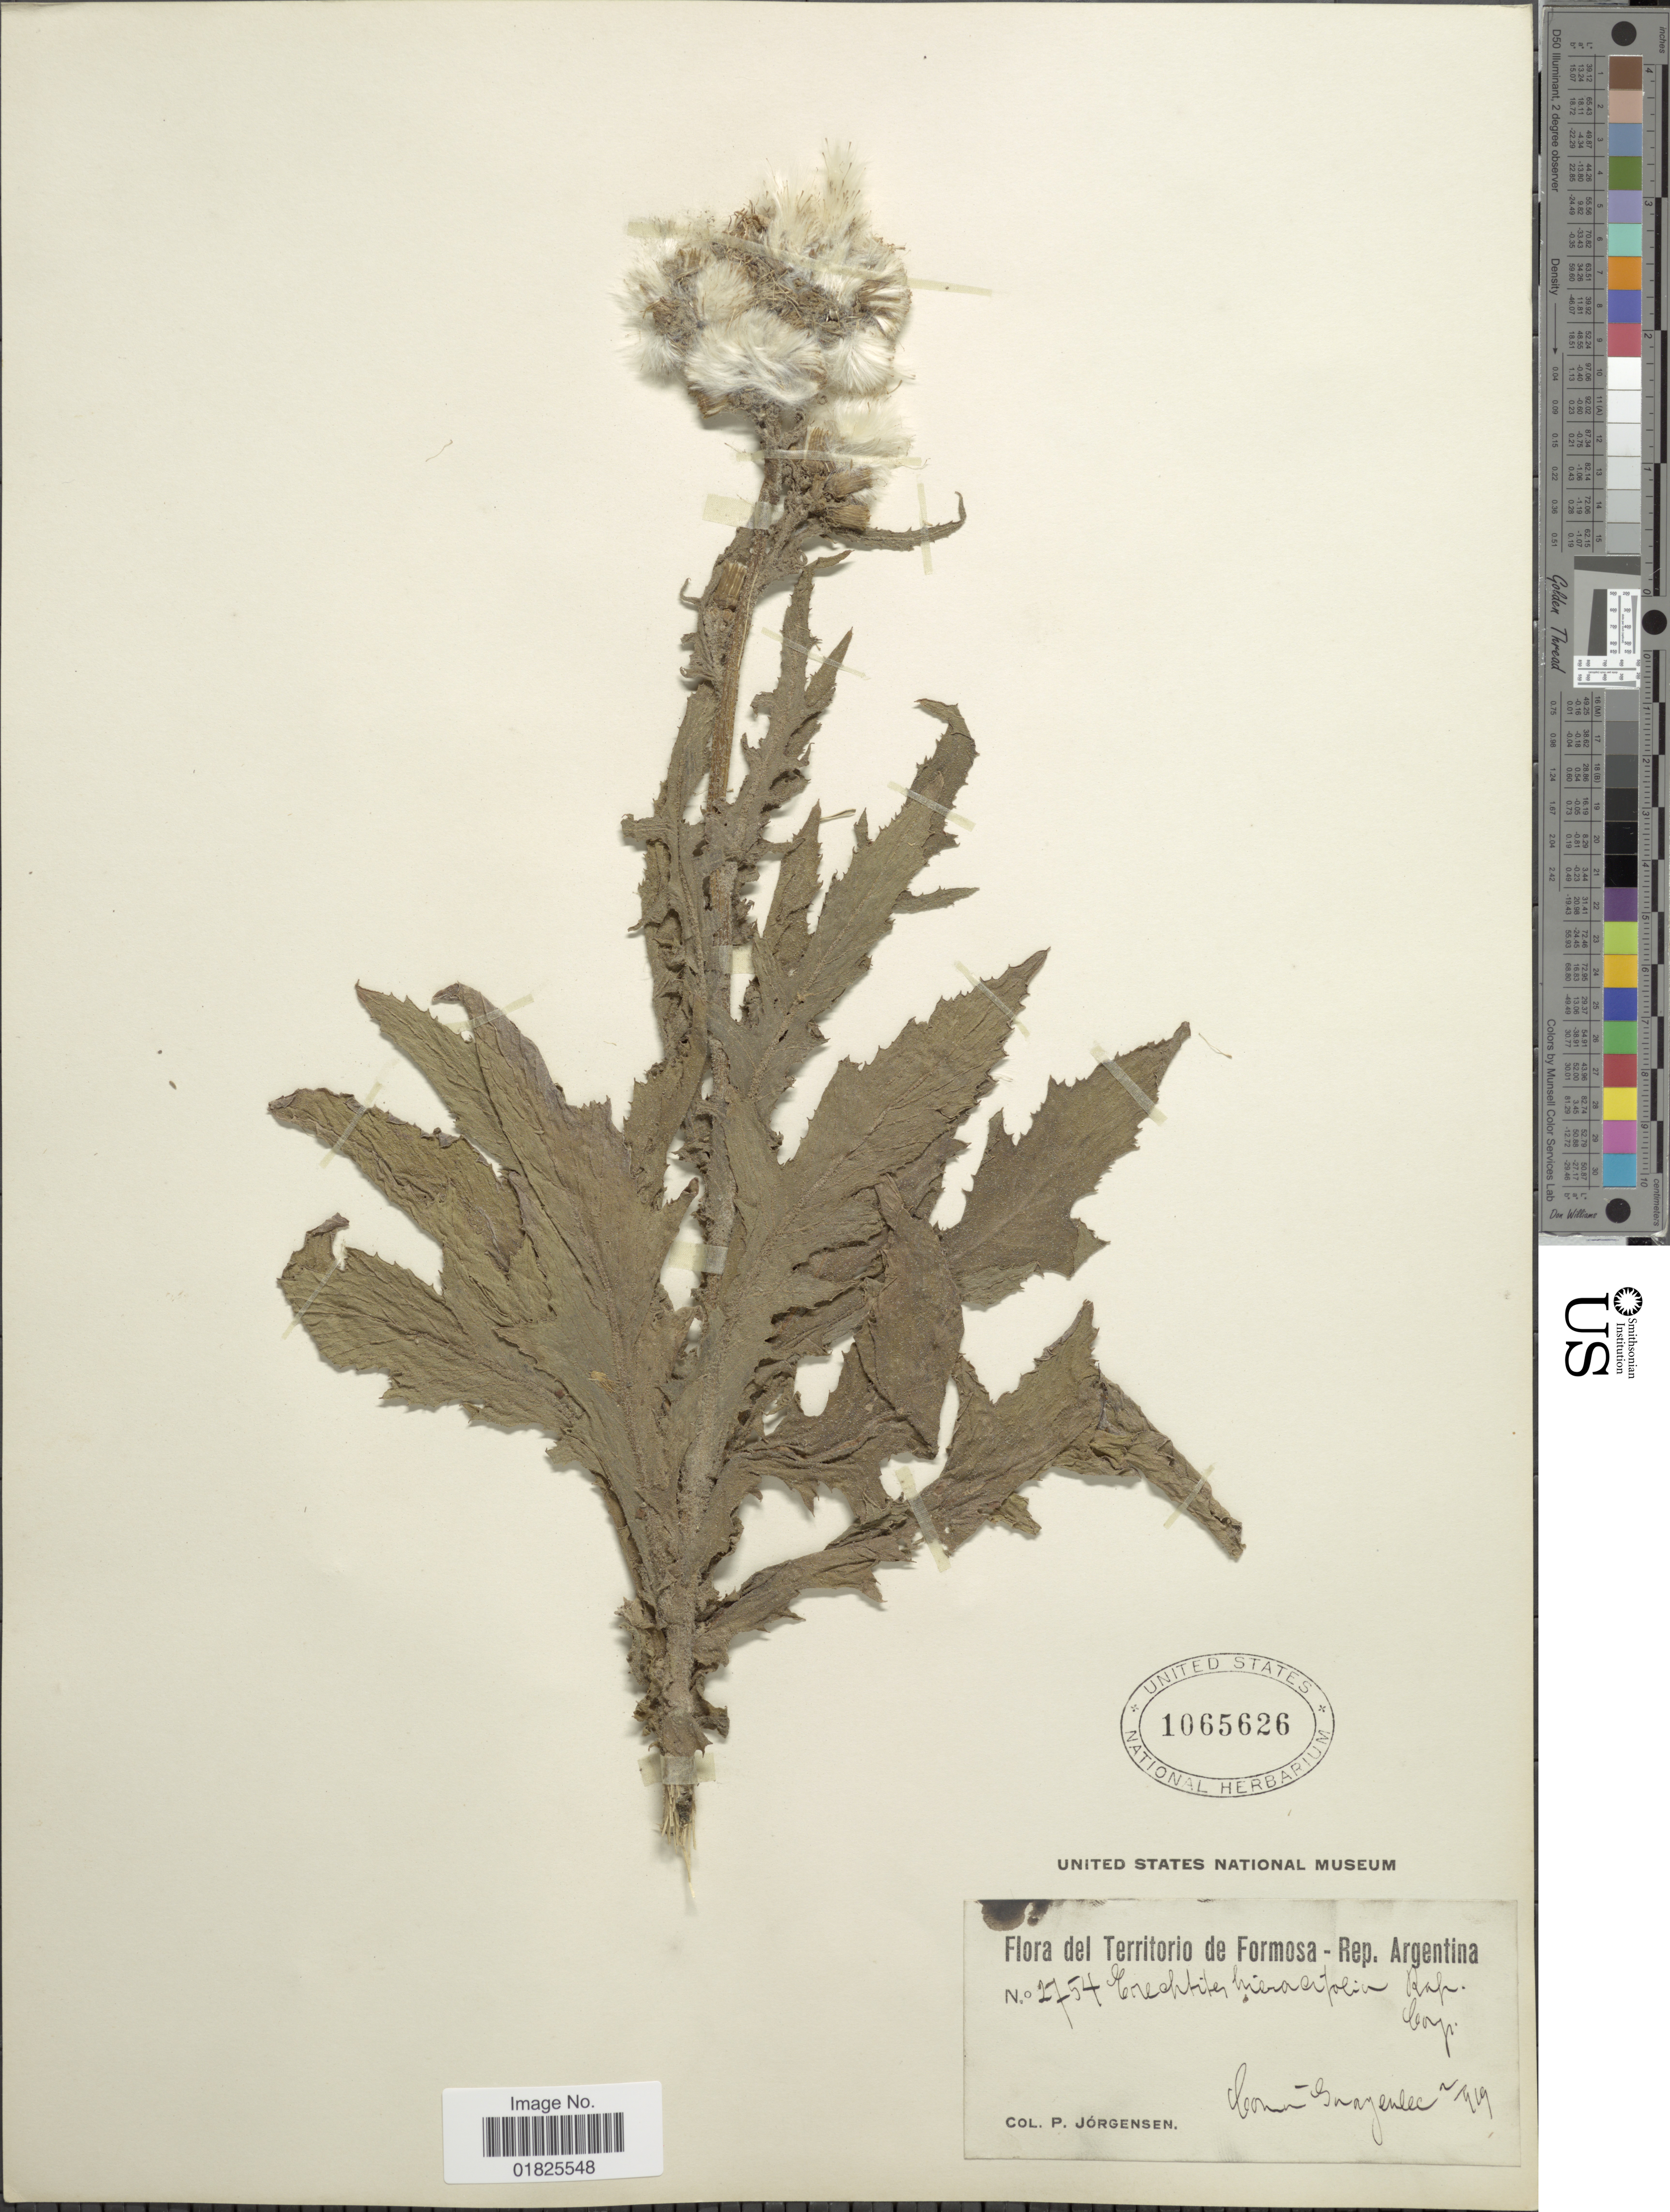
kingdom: Plantae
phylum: Tracheophyta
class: Magnoliopsida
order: Asterales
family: Asteraceae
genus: Erechtites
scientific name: Erechtites hieraciifolius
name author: (L.) Raf. ex DC.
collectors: P. Jorgenson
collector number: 2754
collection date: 1919-02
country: Argentina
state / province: Formosa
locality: Comun Guayculee [interpreted]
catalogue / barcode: US 1065626